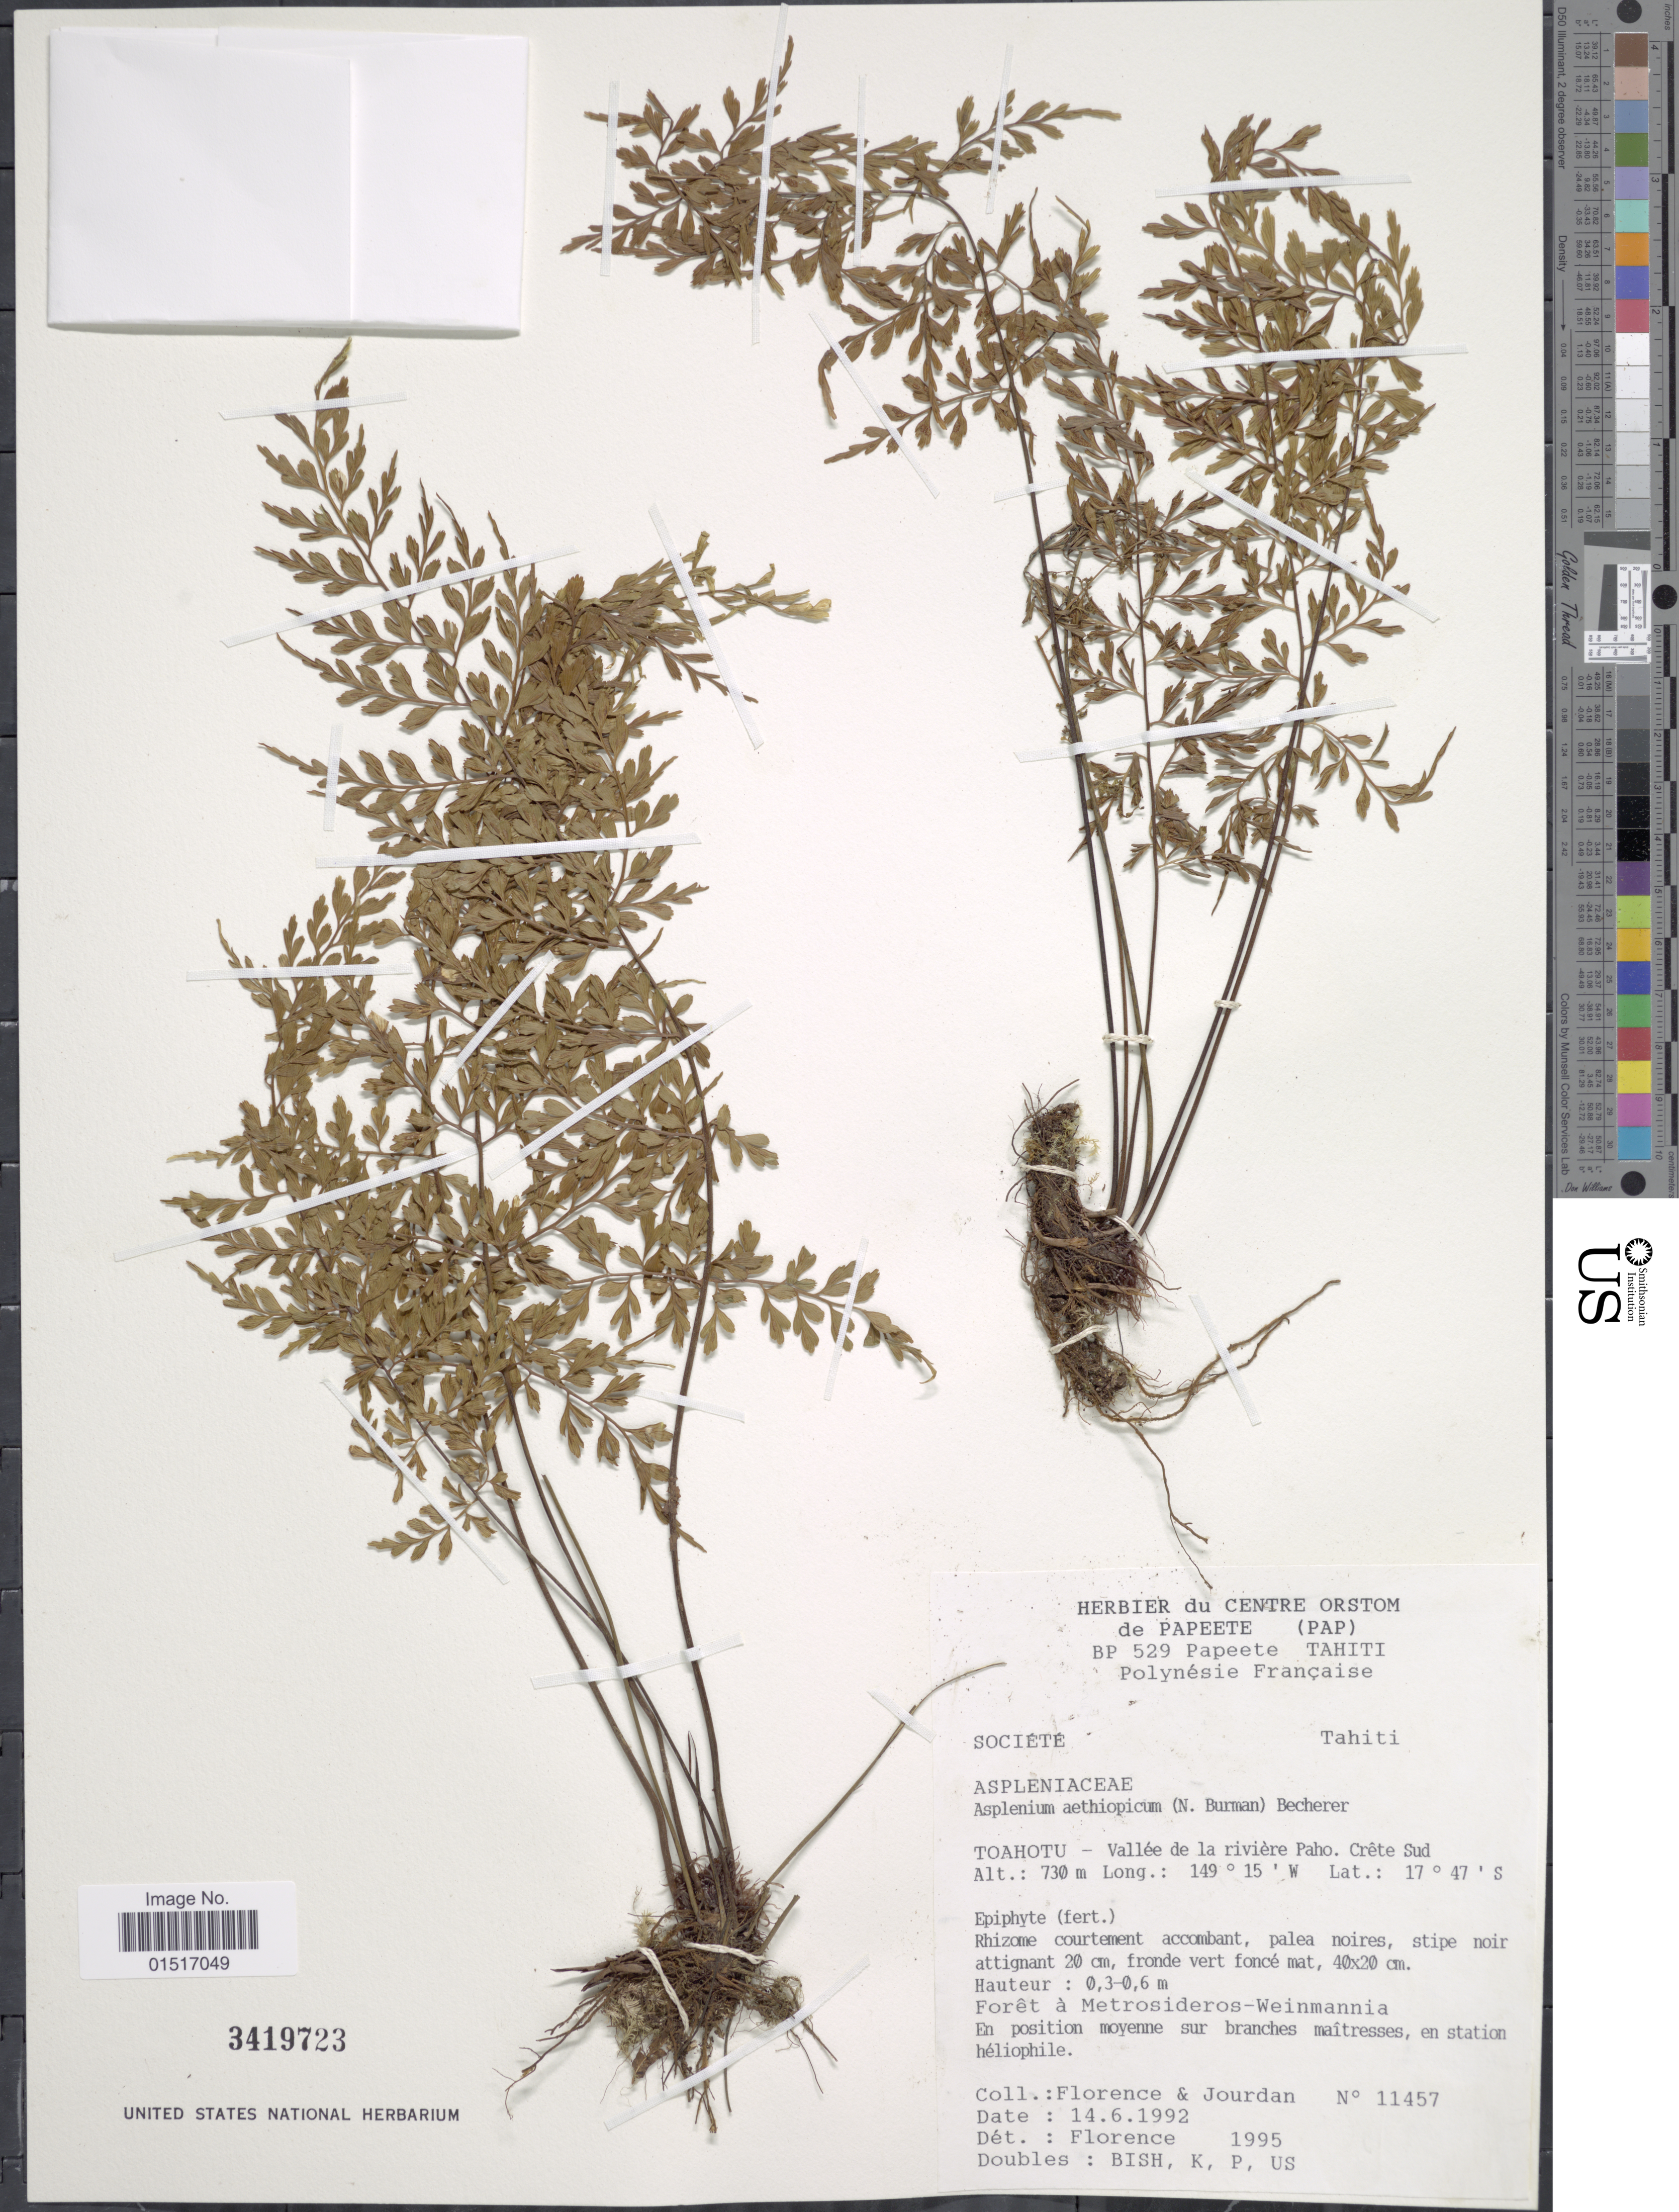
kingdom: Plantae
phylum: Tracheophyta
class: Polypodiopsida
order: Polypodiales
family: Aspleniaceae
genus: Asplenium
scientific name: Asplenium praemorsum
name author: Sw.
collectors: -. Florence & Jourdan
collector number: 11457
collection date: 1992-06-14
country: French Polynesia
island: Tahiti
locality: Societe, Tahiti. Toahotu - Vallée de la rivière Paho. Crête Sud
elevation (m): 730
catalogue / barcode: US 3419723